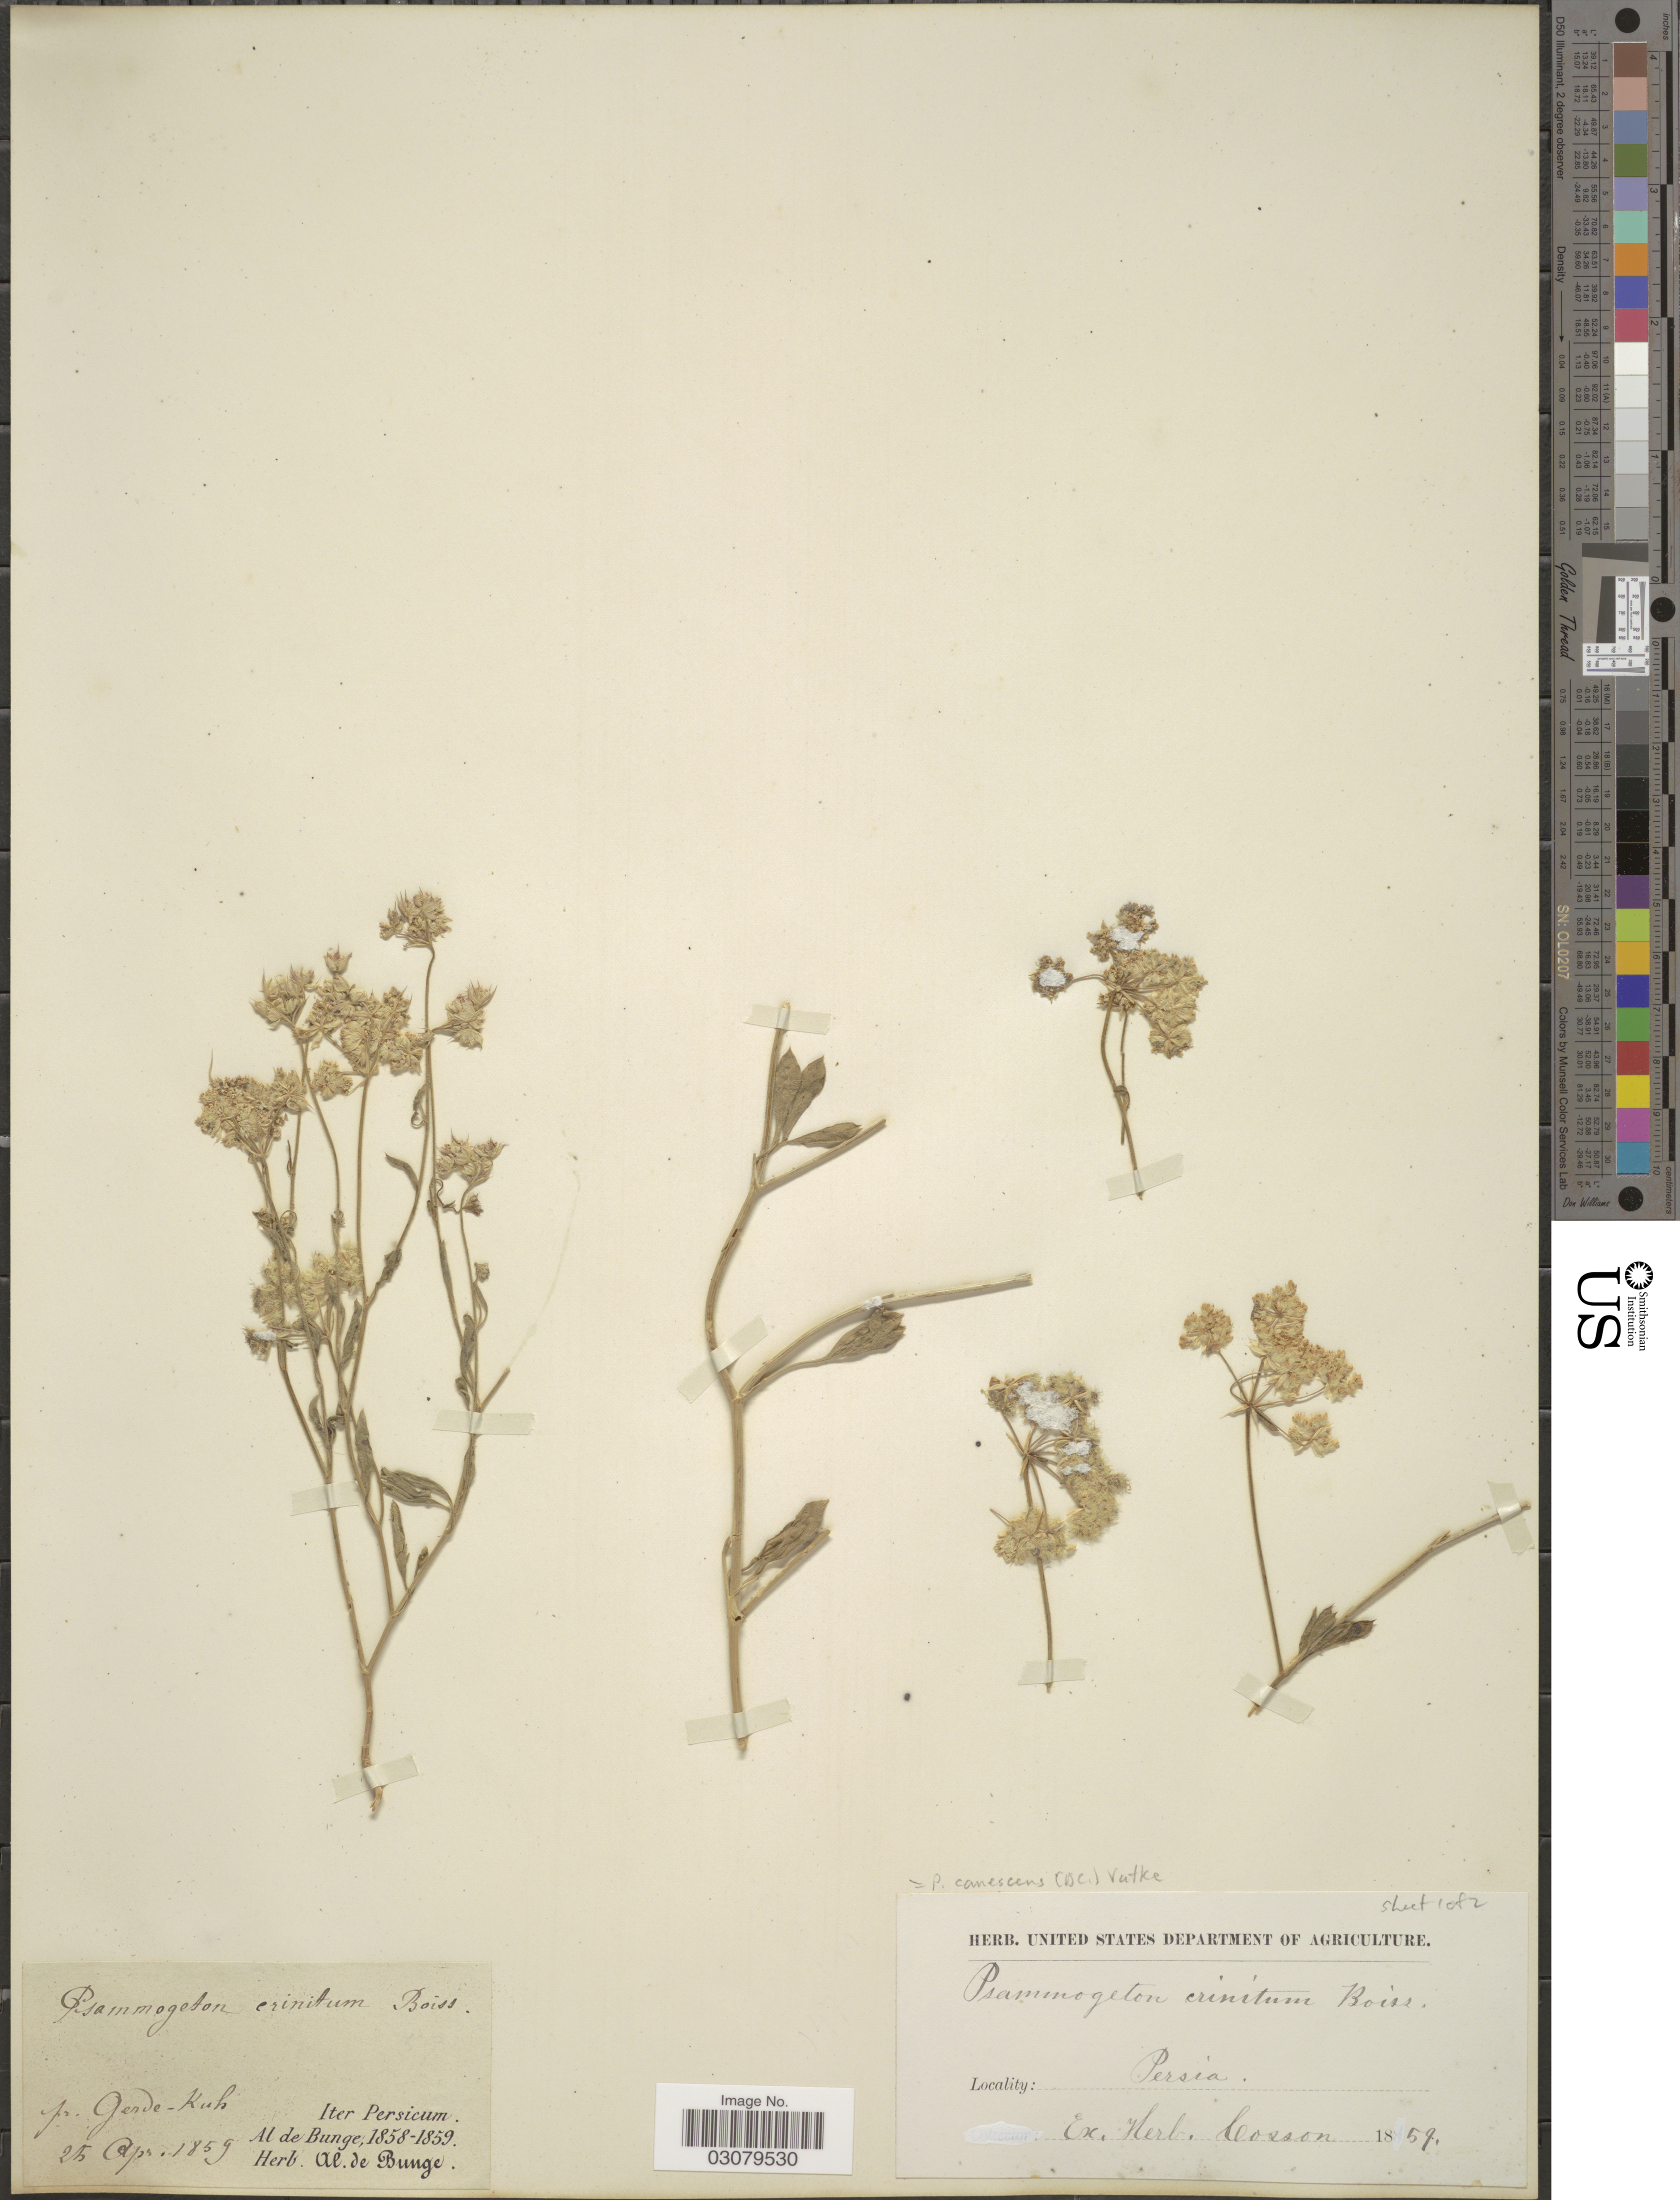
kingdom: Plantae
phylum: Tracheophyta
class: Magnoliopsida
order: Apiales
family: Apiaceae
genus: Psammogeton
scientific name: Psammogeton canescens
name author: Vatke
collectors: A. de Bunge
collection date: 1859-04-25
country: Iran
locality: Pr. Gerde-Kuh. Iter Persicum. Persia.